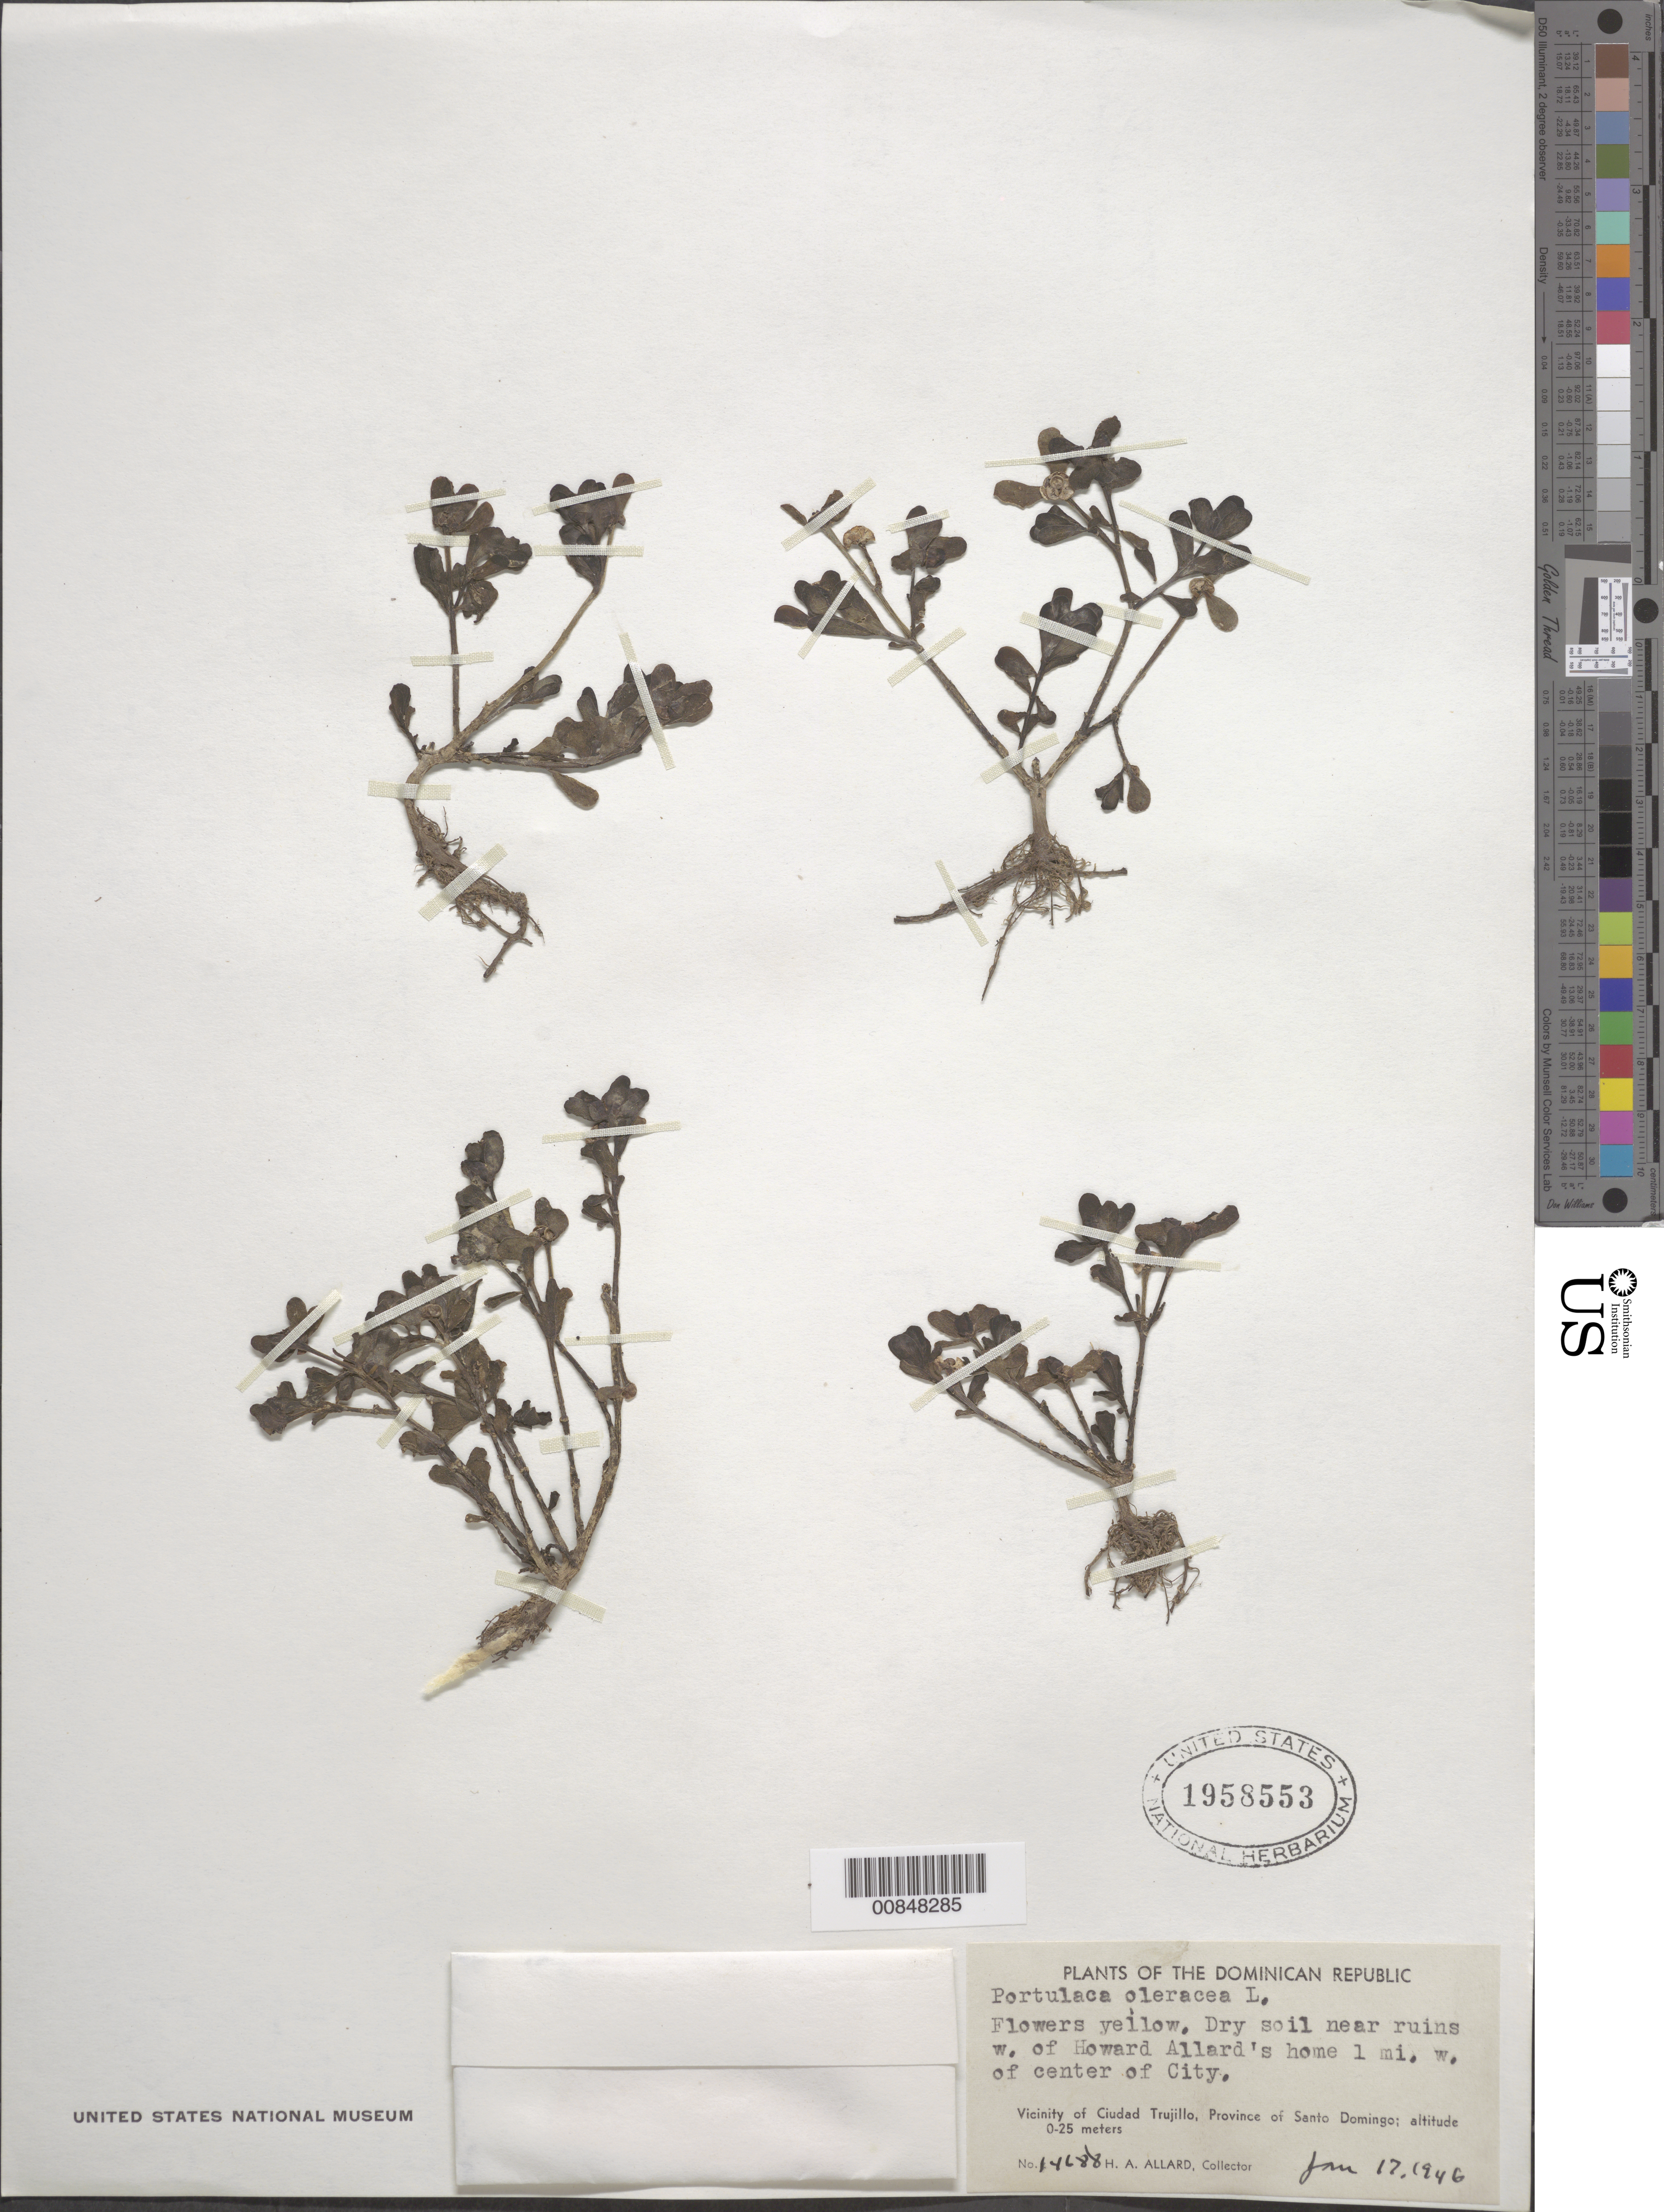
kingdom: Plantae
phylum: Tracheophyta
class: Magnoliopsida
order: Caryophyllales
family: Portulacaceae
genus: Portulaca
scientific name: Portulaca oleracea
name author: L.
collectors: H. A. Allard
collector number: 14688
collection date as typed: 17 Jan 1946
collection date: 1946-01-17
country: Dominican Republic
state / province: Distrito Nacional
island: Hispaniola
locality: Vicinity of Ciudad Trujillo, Province of Santo Domingo (obsolete). Near ruins W of Howard Allard's home, 1 mi. W of center of city.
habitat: Dry soil.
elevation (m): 0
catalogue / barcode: US 1958553